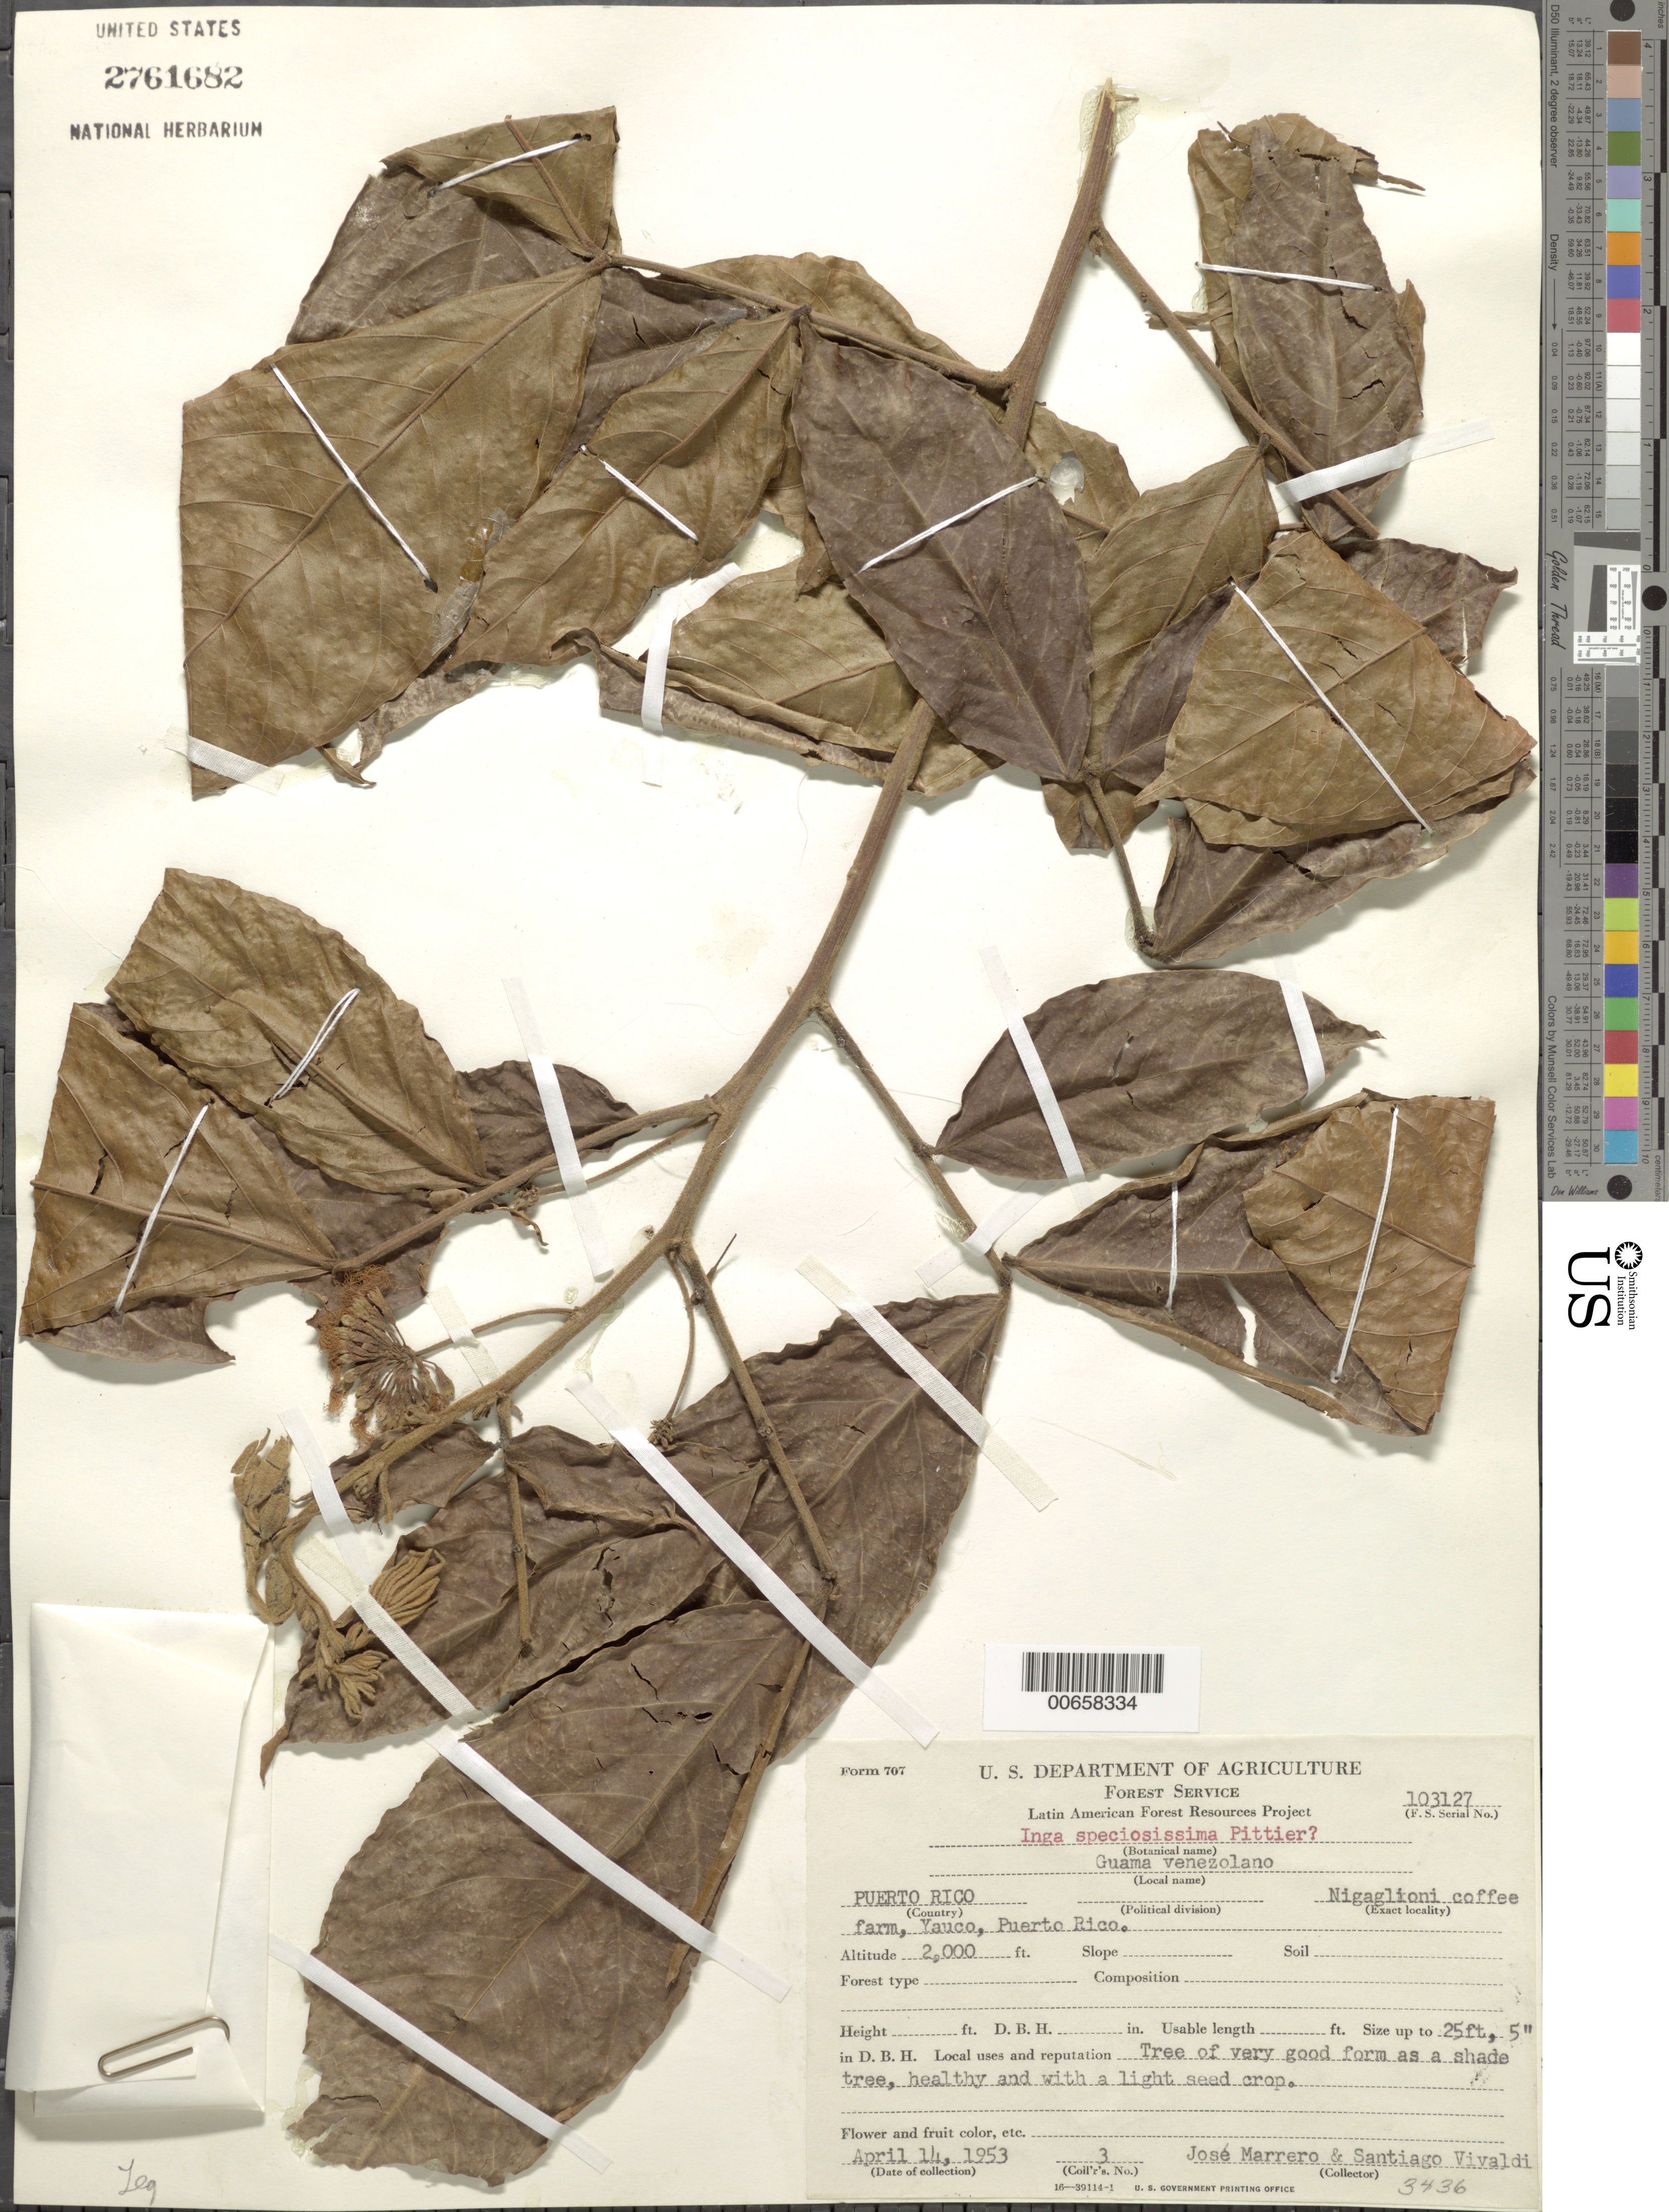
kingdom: Plantae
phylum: Tracheophyta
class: Magnoliopsida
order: Fabales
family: Fabaceae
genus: Inga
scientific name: Inga speciosissima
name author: Pittier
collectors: J. Marrero & S. Vivaldi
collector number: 4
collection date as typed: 14 Apr 1953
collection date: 1953-04-14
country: Puerto Rico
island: Greater Antilles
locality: Yauco, Nigaglioni coffee farm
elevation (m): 610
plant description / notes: Common name: Guama venezolano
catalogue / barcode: US 2761682